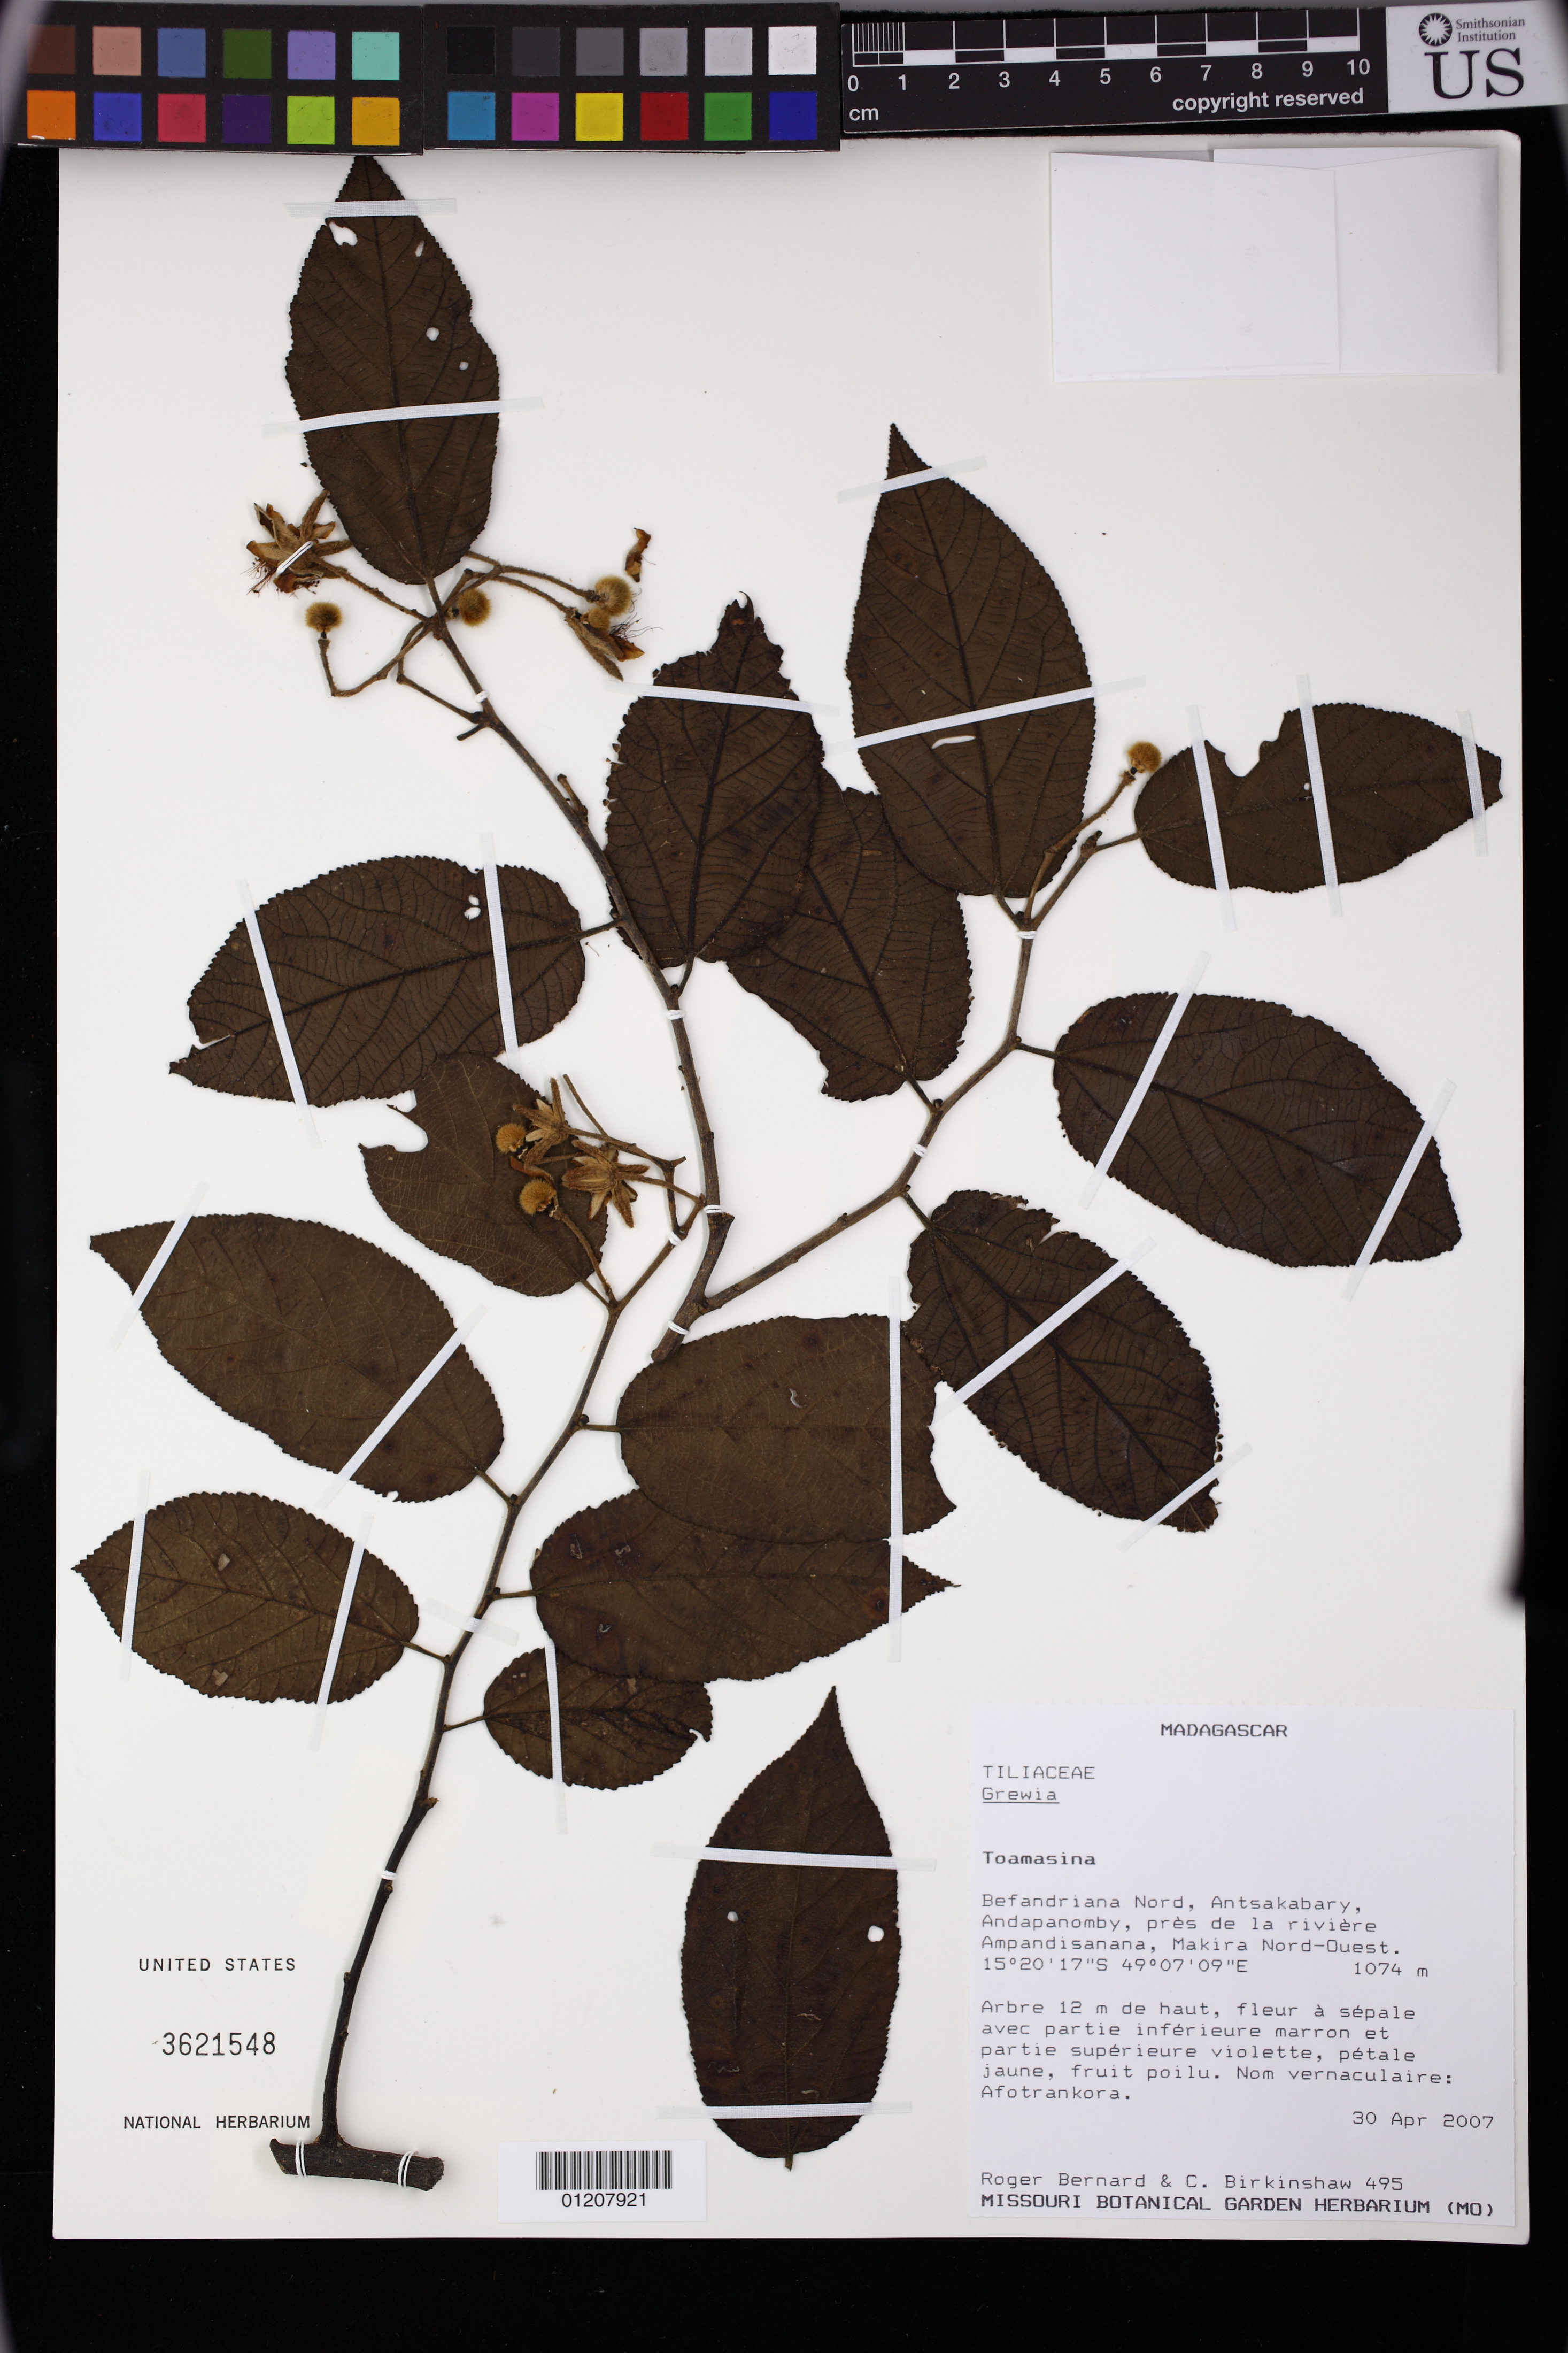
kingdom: Plantae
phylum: Tracheophyta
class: Magnoliopsida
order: Malvales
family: Malvaceae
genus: Grewia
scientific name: Grewia sp.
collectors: R. Bernard & C. R. Birkinshaw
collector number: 495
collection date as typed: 30 Apr 2007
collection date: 2007-04-30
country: Madagascar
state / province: Sofia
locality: Toamasina. Befandriana Nord, Antsakabary, Andapanomby, près de la rivière Ampandisanana, Makira Nord-Ouest.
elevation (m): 1074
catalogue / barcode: US 3621548